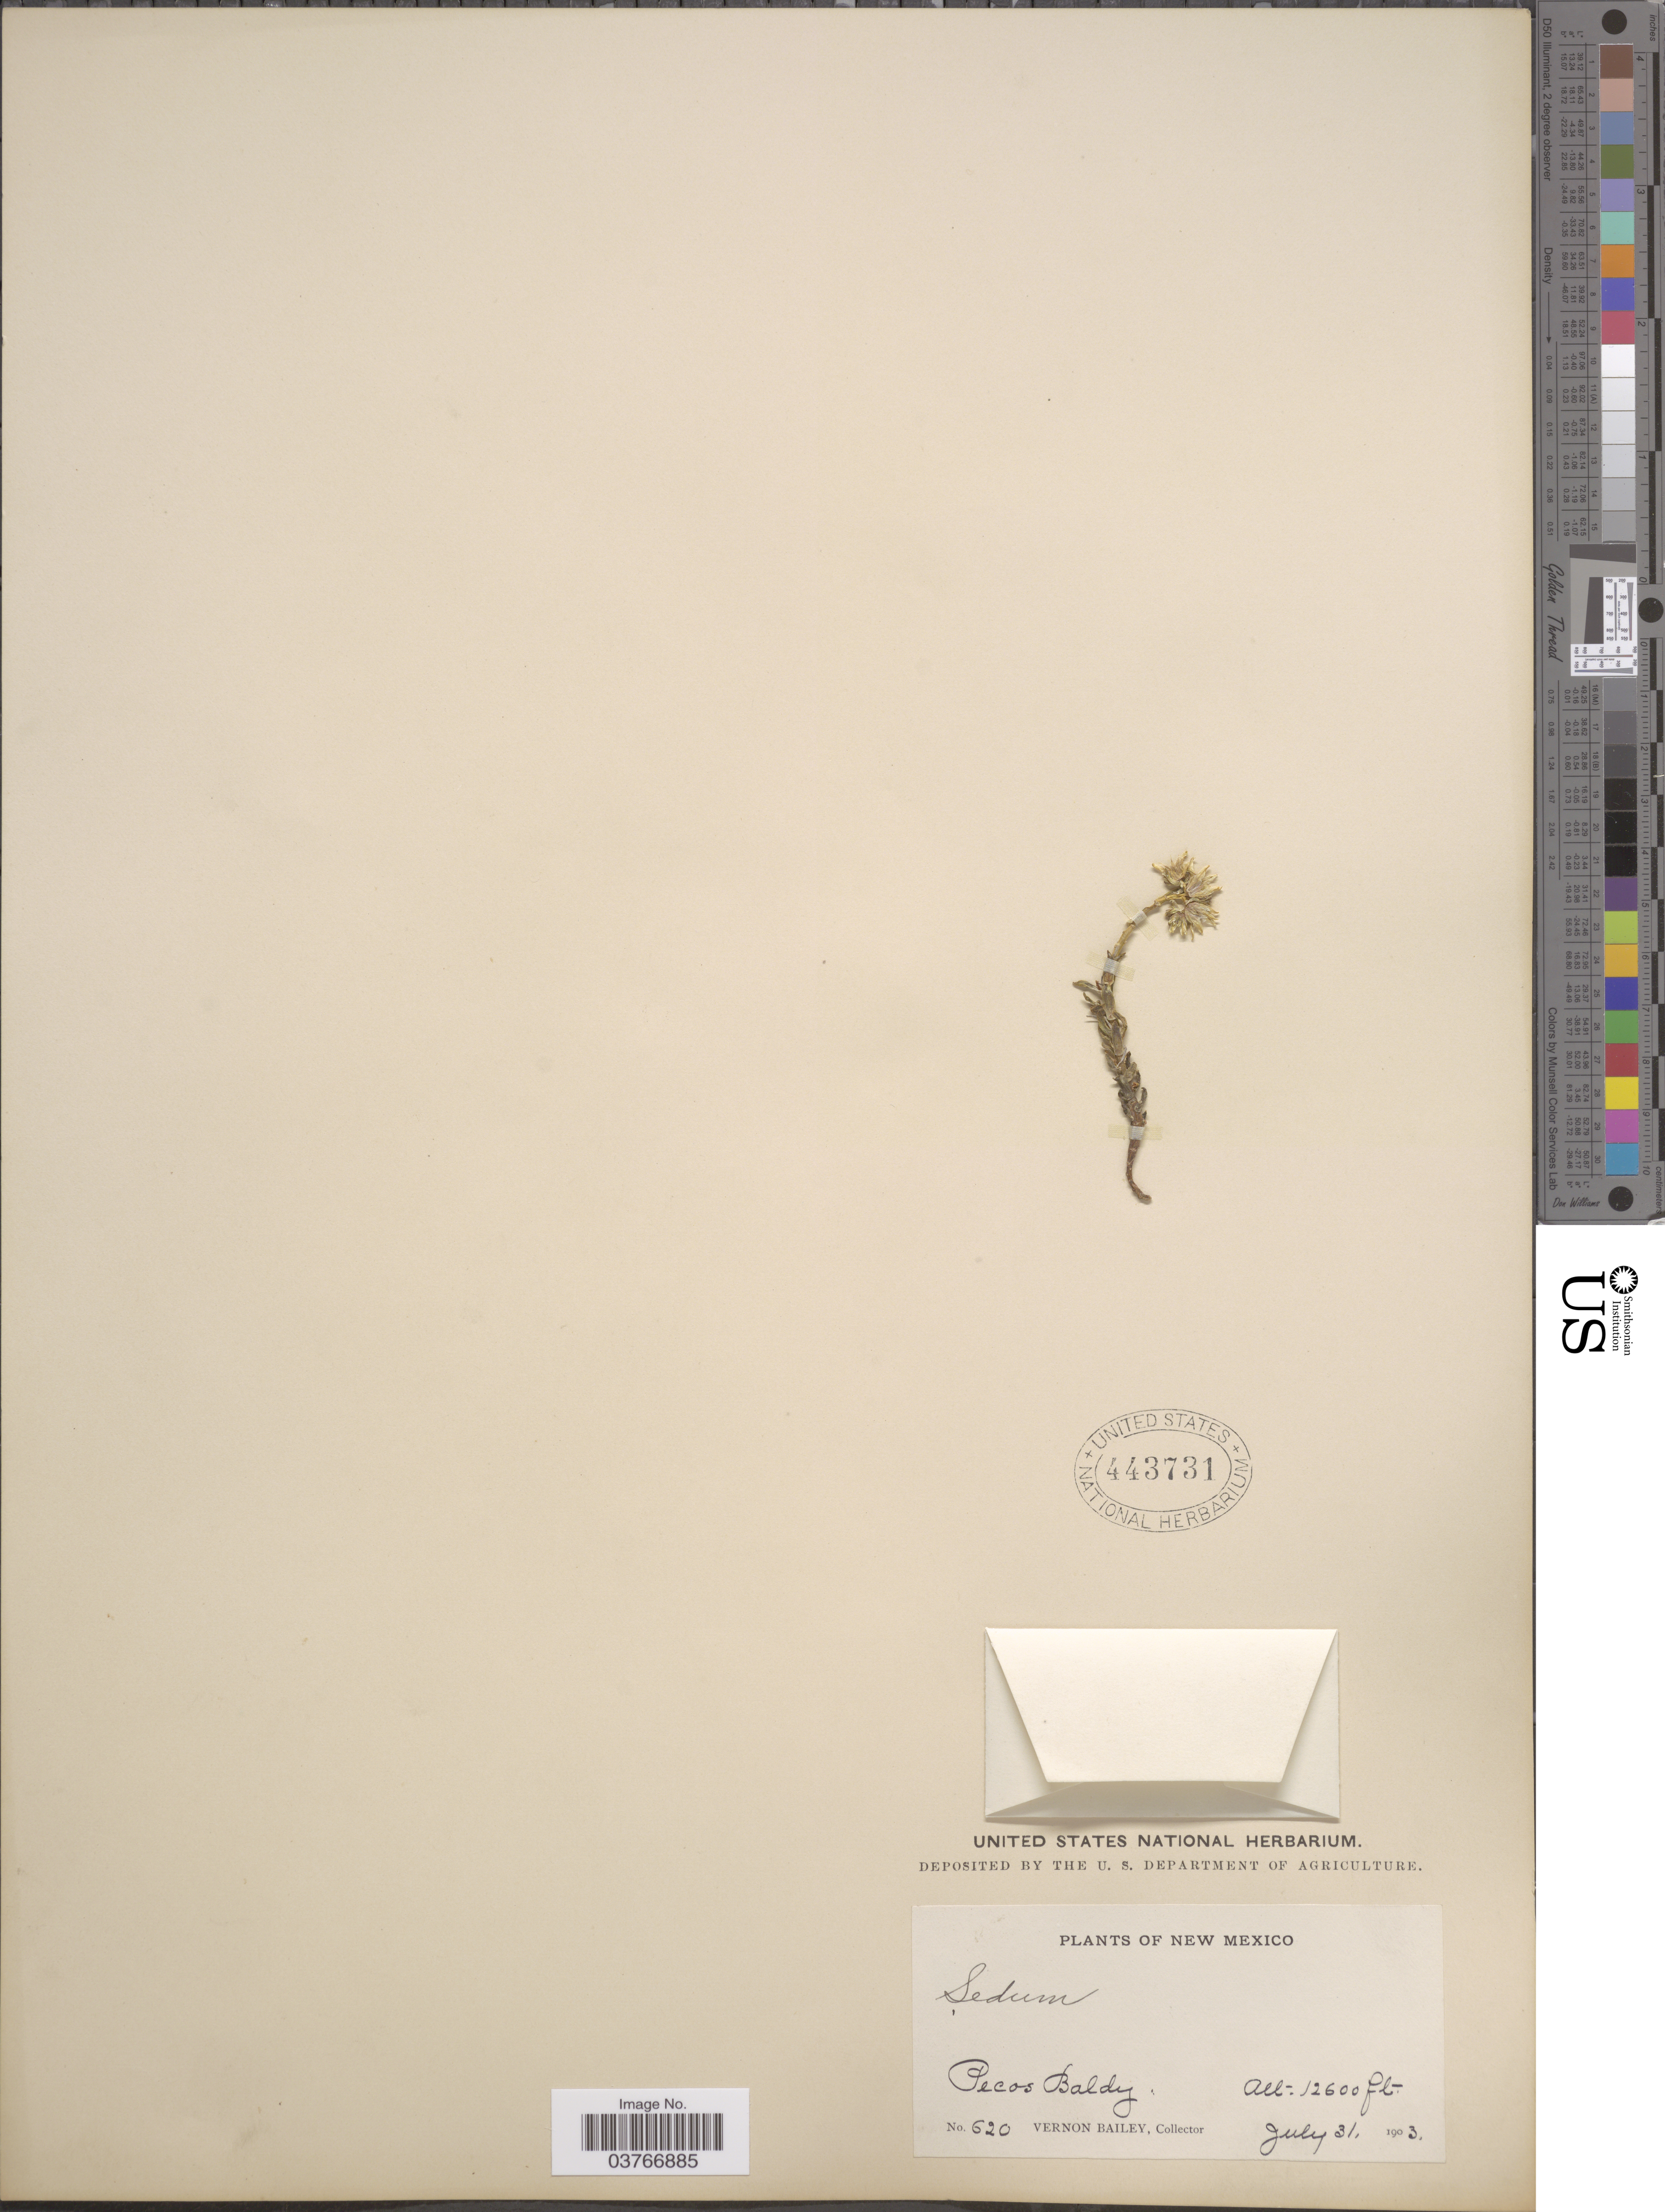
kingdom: Plantae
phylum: Tracheophyta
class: Magnoliopsida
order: Saxifragales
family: Crassulaceae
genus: Sedum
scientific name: Sedum sp.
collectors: V. O. Bailey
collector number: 620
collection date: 1903-07-31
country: United States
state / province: New Mexico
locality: Pecos Baldy.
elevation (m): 3840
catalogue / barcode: US 443731